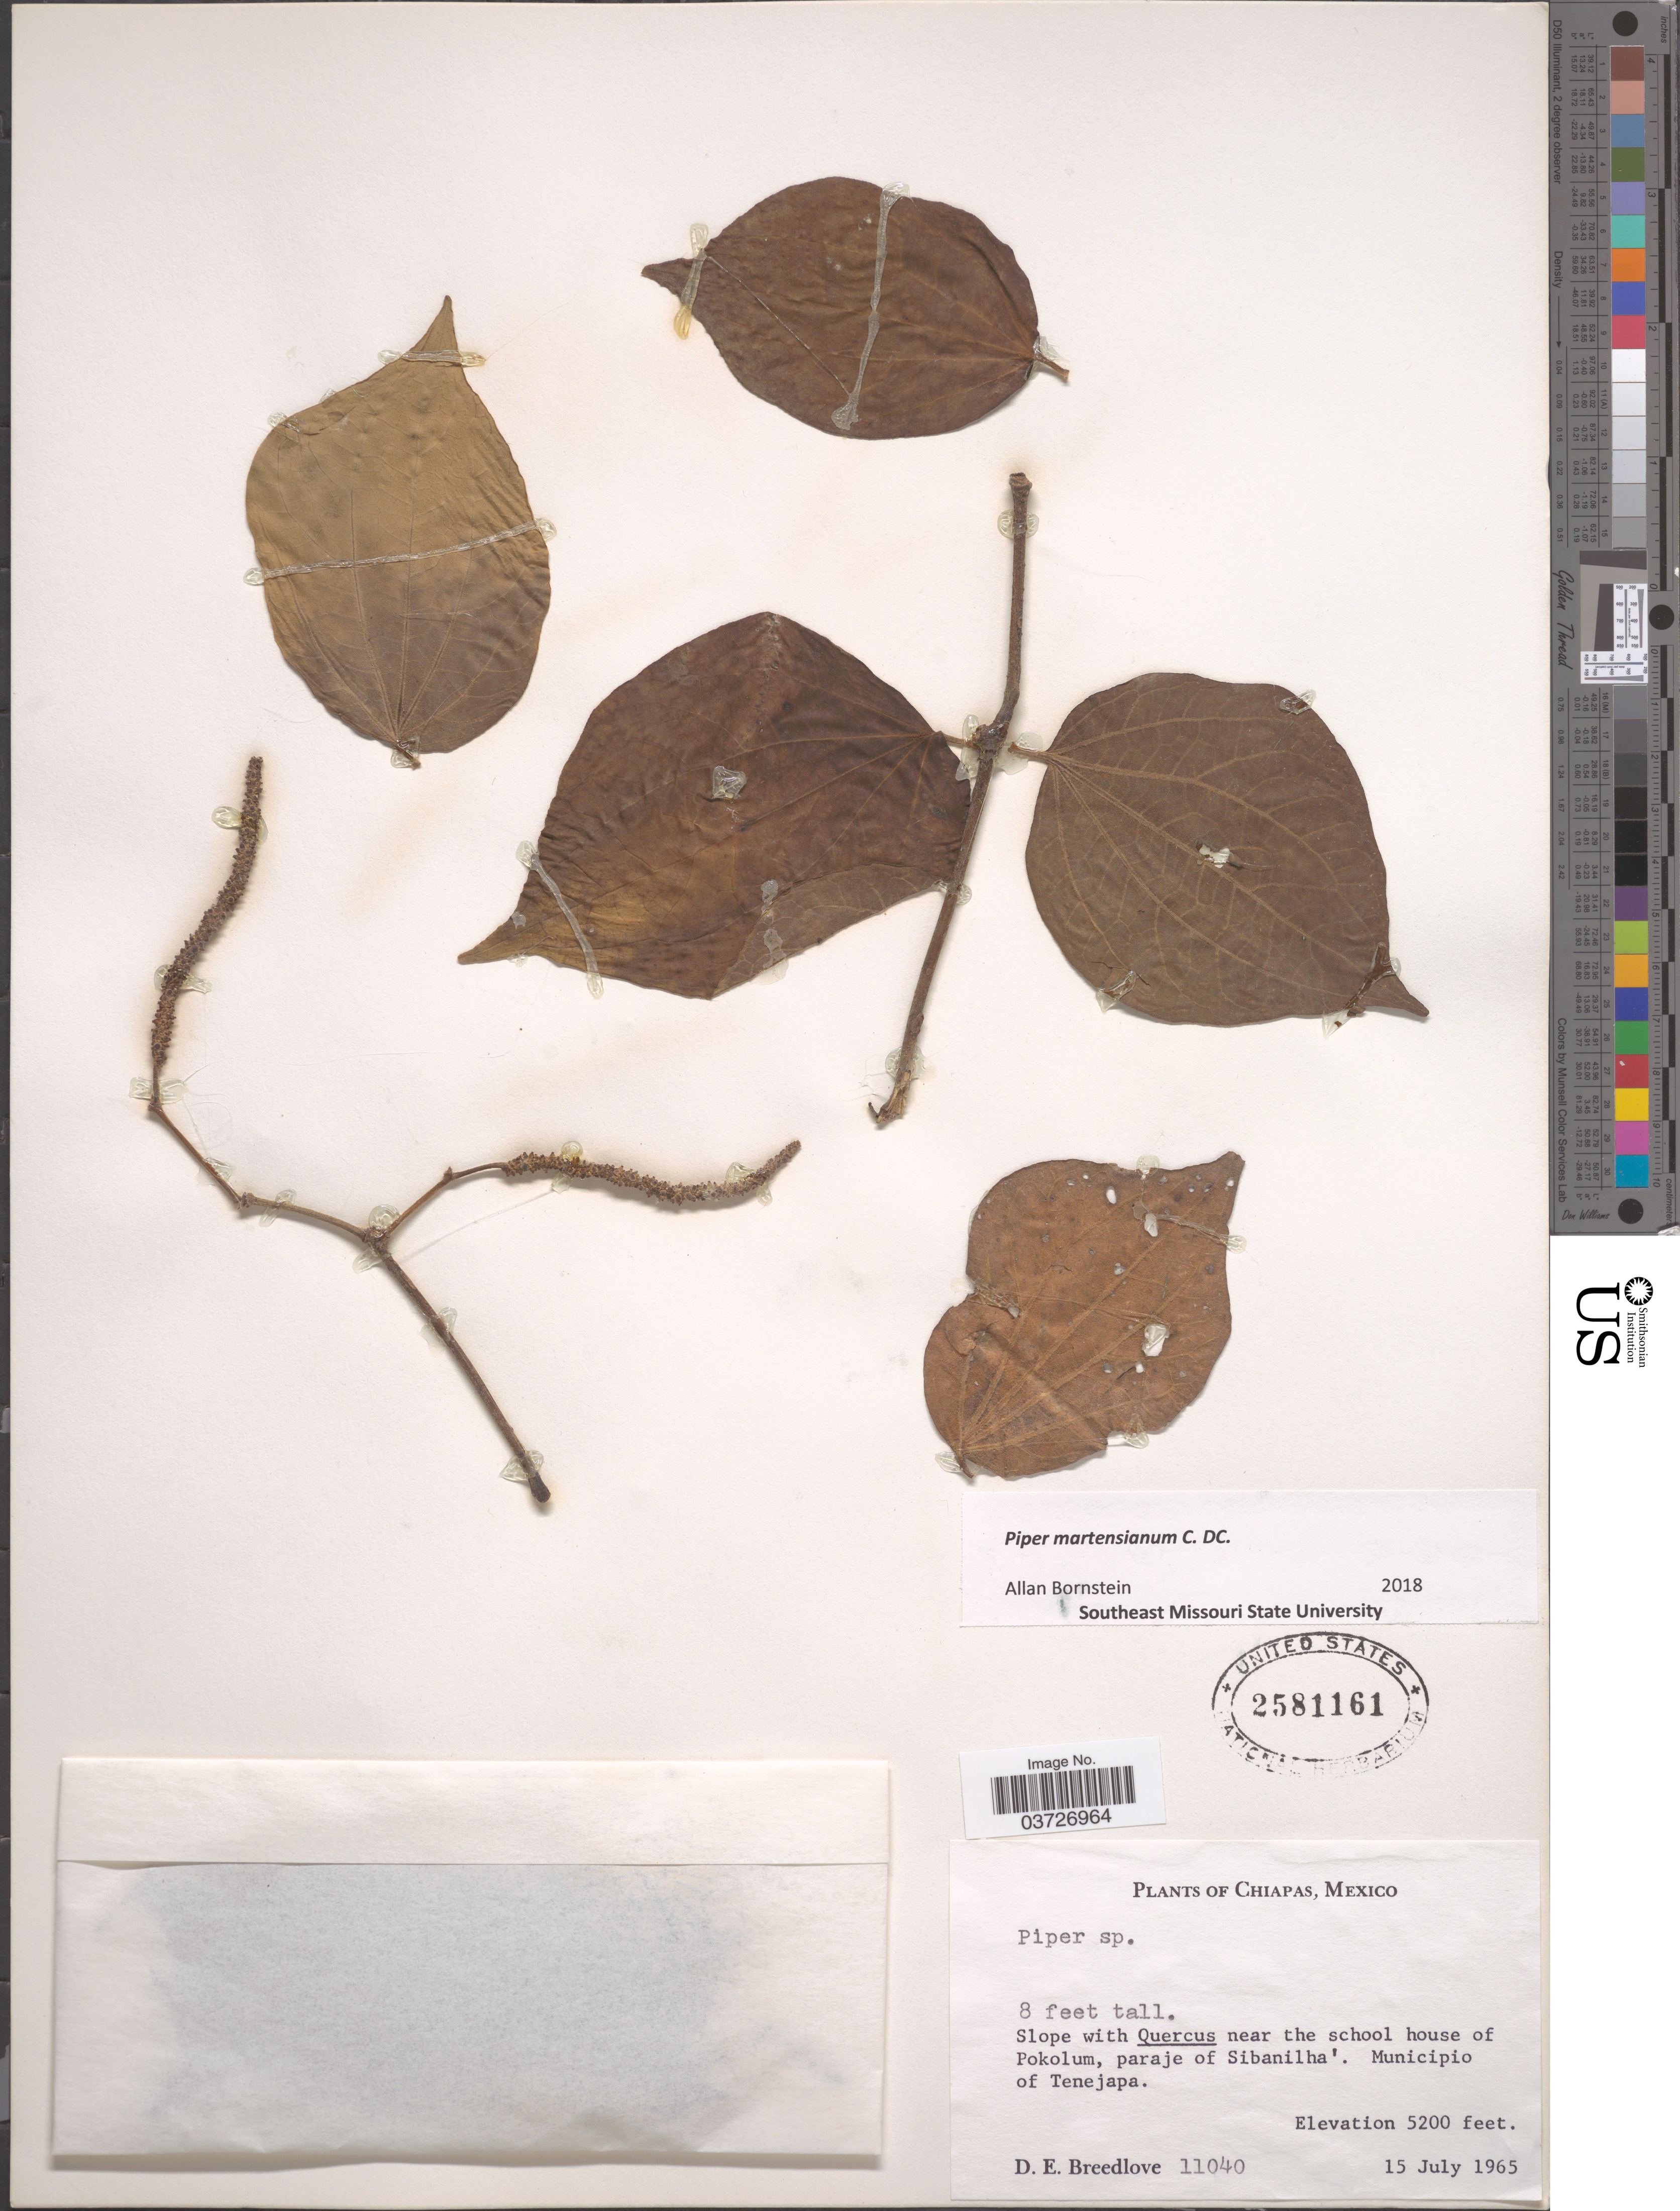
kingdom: Plantae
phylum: Tracheophyta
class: Magnoliopsida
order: Piperales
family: Piperaceae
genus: Piper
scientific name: Piper martensianum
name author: C. DC.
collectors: D. E. Breedlove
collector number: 11040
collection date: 1965-07-15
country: Mexico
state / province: Chiapas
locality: Near the school house of Pokolum, paraje of Sibanilha'. Municipio of Tenejapa.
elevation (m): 1585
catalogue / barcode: US 2581161